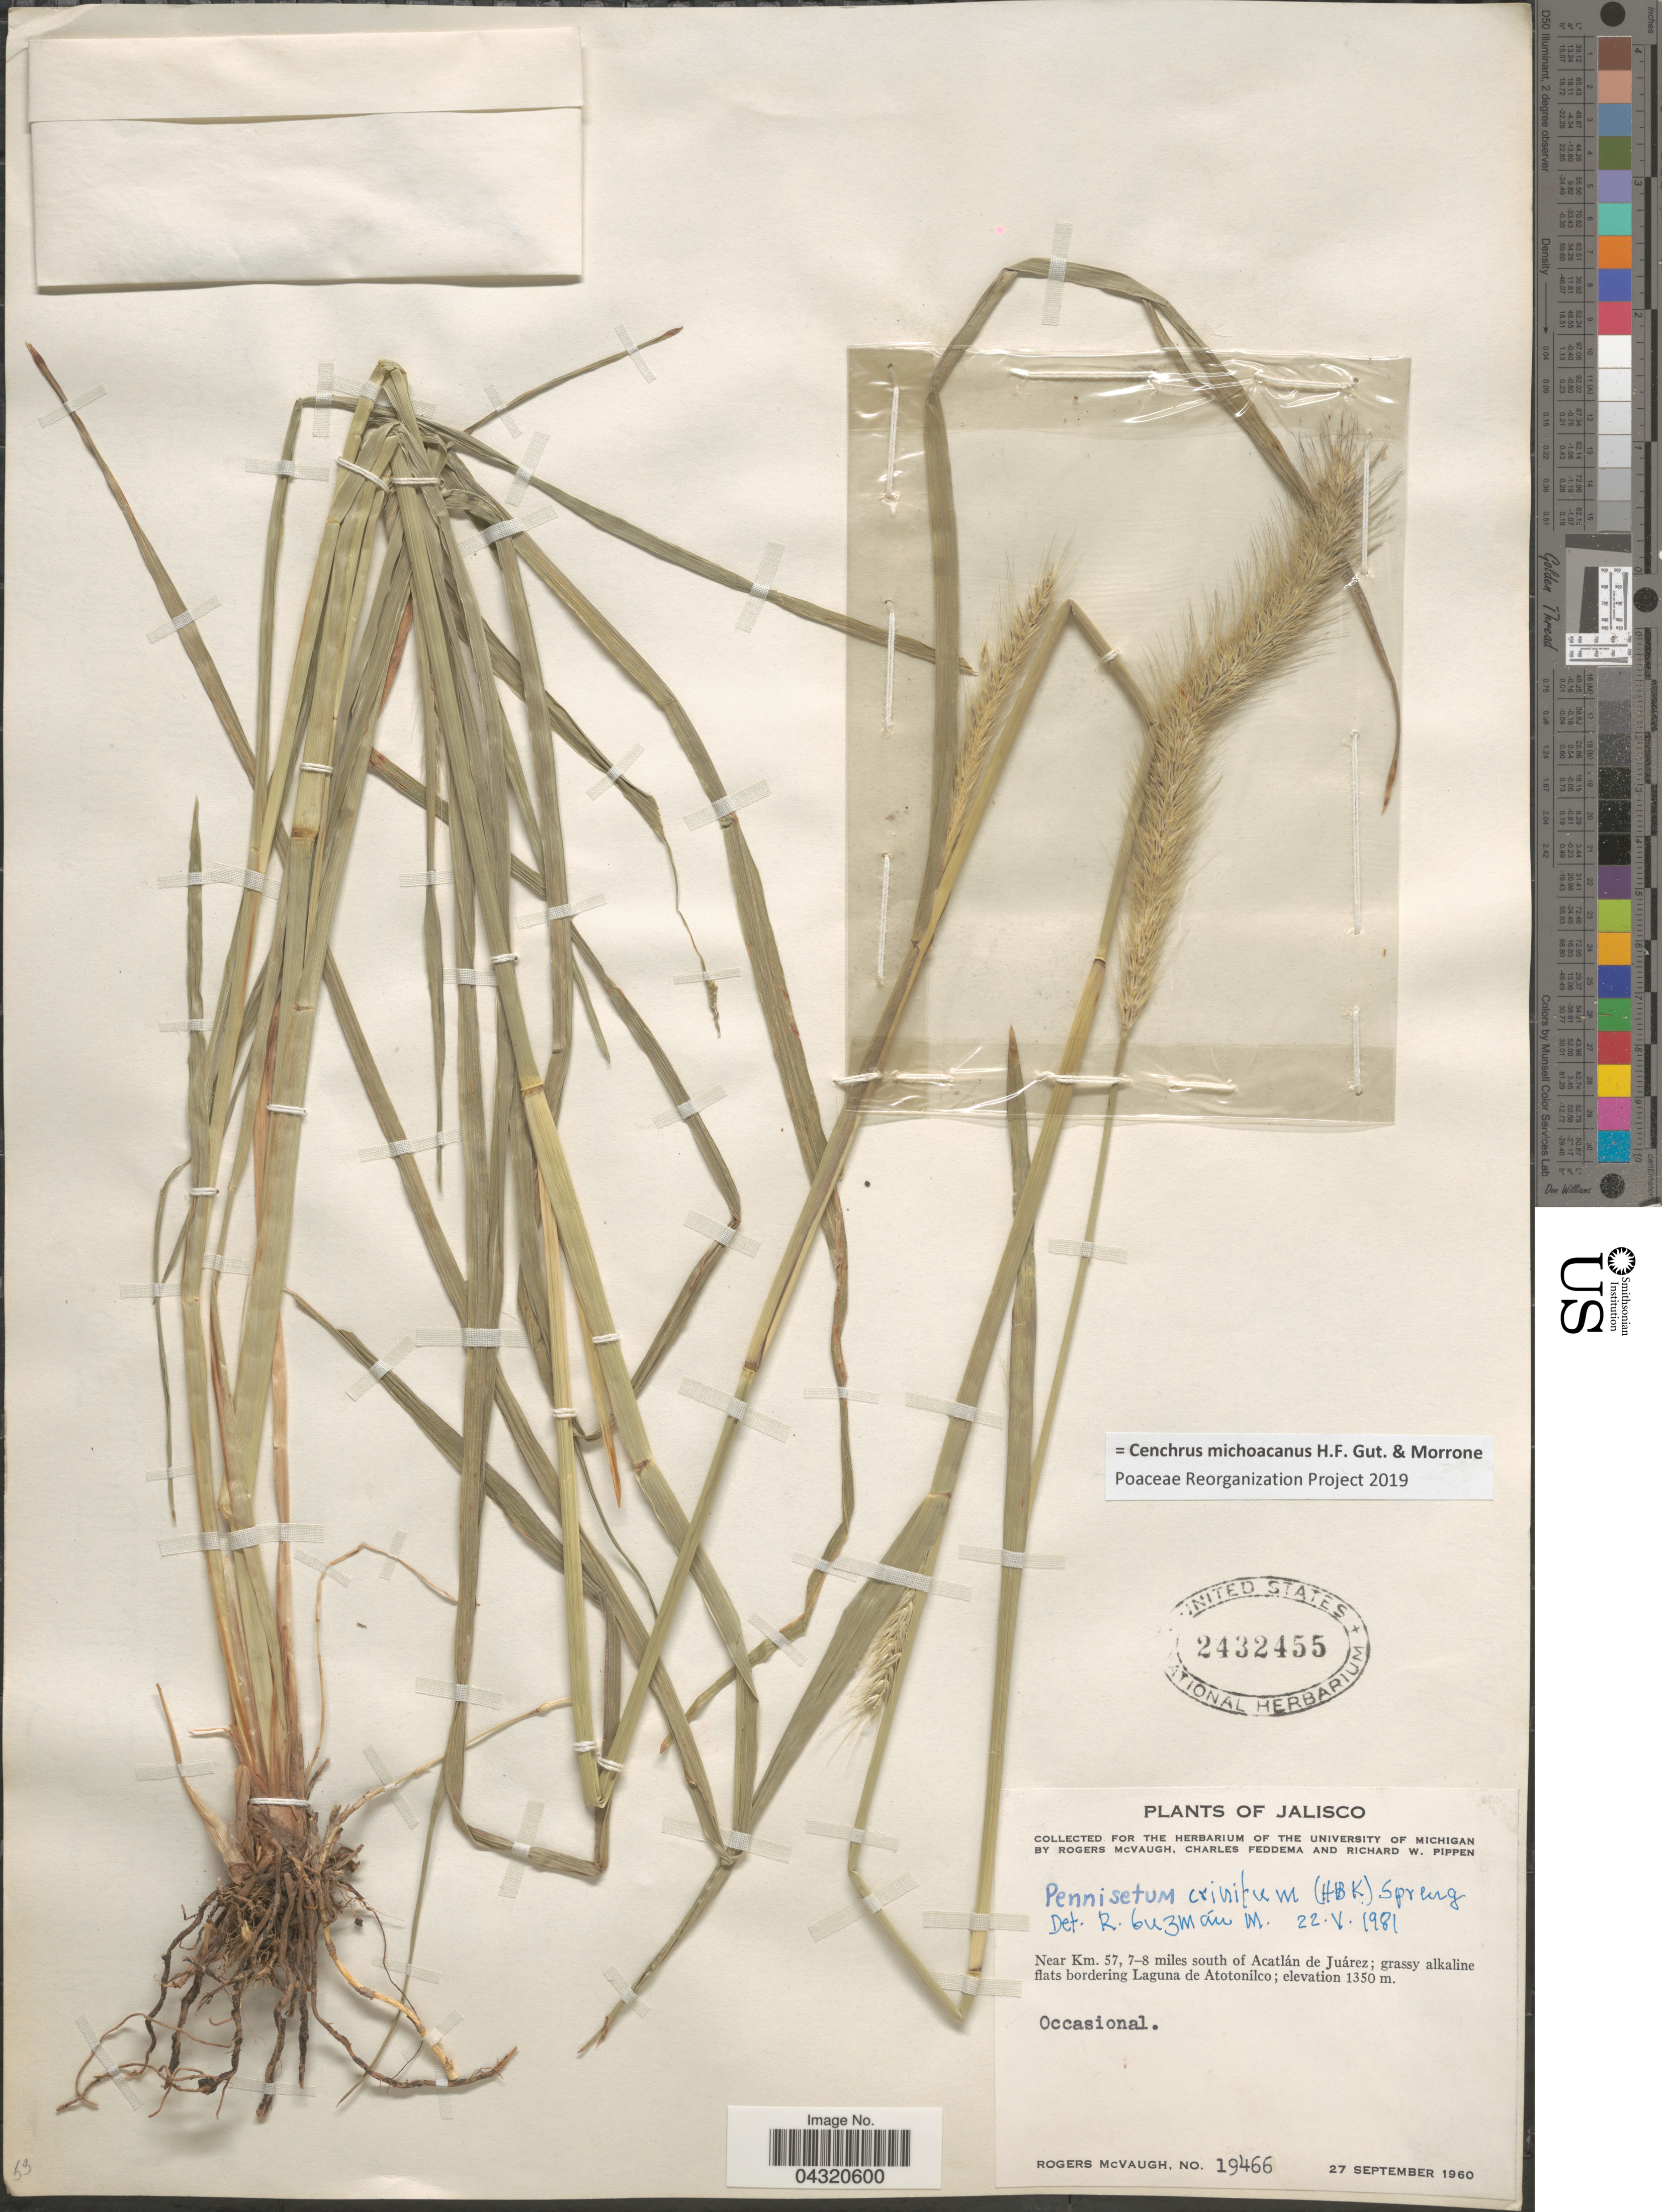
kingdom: Plantae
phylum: Tracheophyta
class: Liliopsida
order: Poales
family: Poaceae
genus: Cenchrus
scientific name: Cenchrus michoacanus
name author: H.F. Gut. & Morrone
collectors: R. McVaugh, C. Feddema & R. W. Pippen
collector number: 19466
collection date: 1960-09-27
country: Mexico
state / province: Jalisco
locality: Near Km. 57, 7-8 miles south of Acatlán de Juárez; grassy alkaline flats bordering Laguna de Atotonilco.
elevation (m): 1350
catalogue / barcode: US 2432455